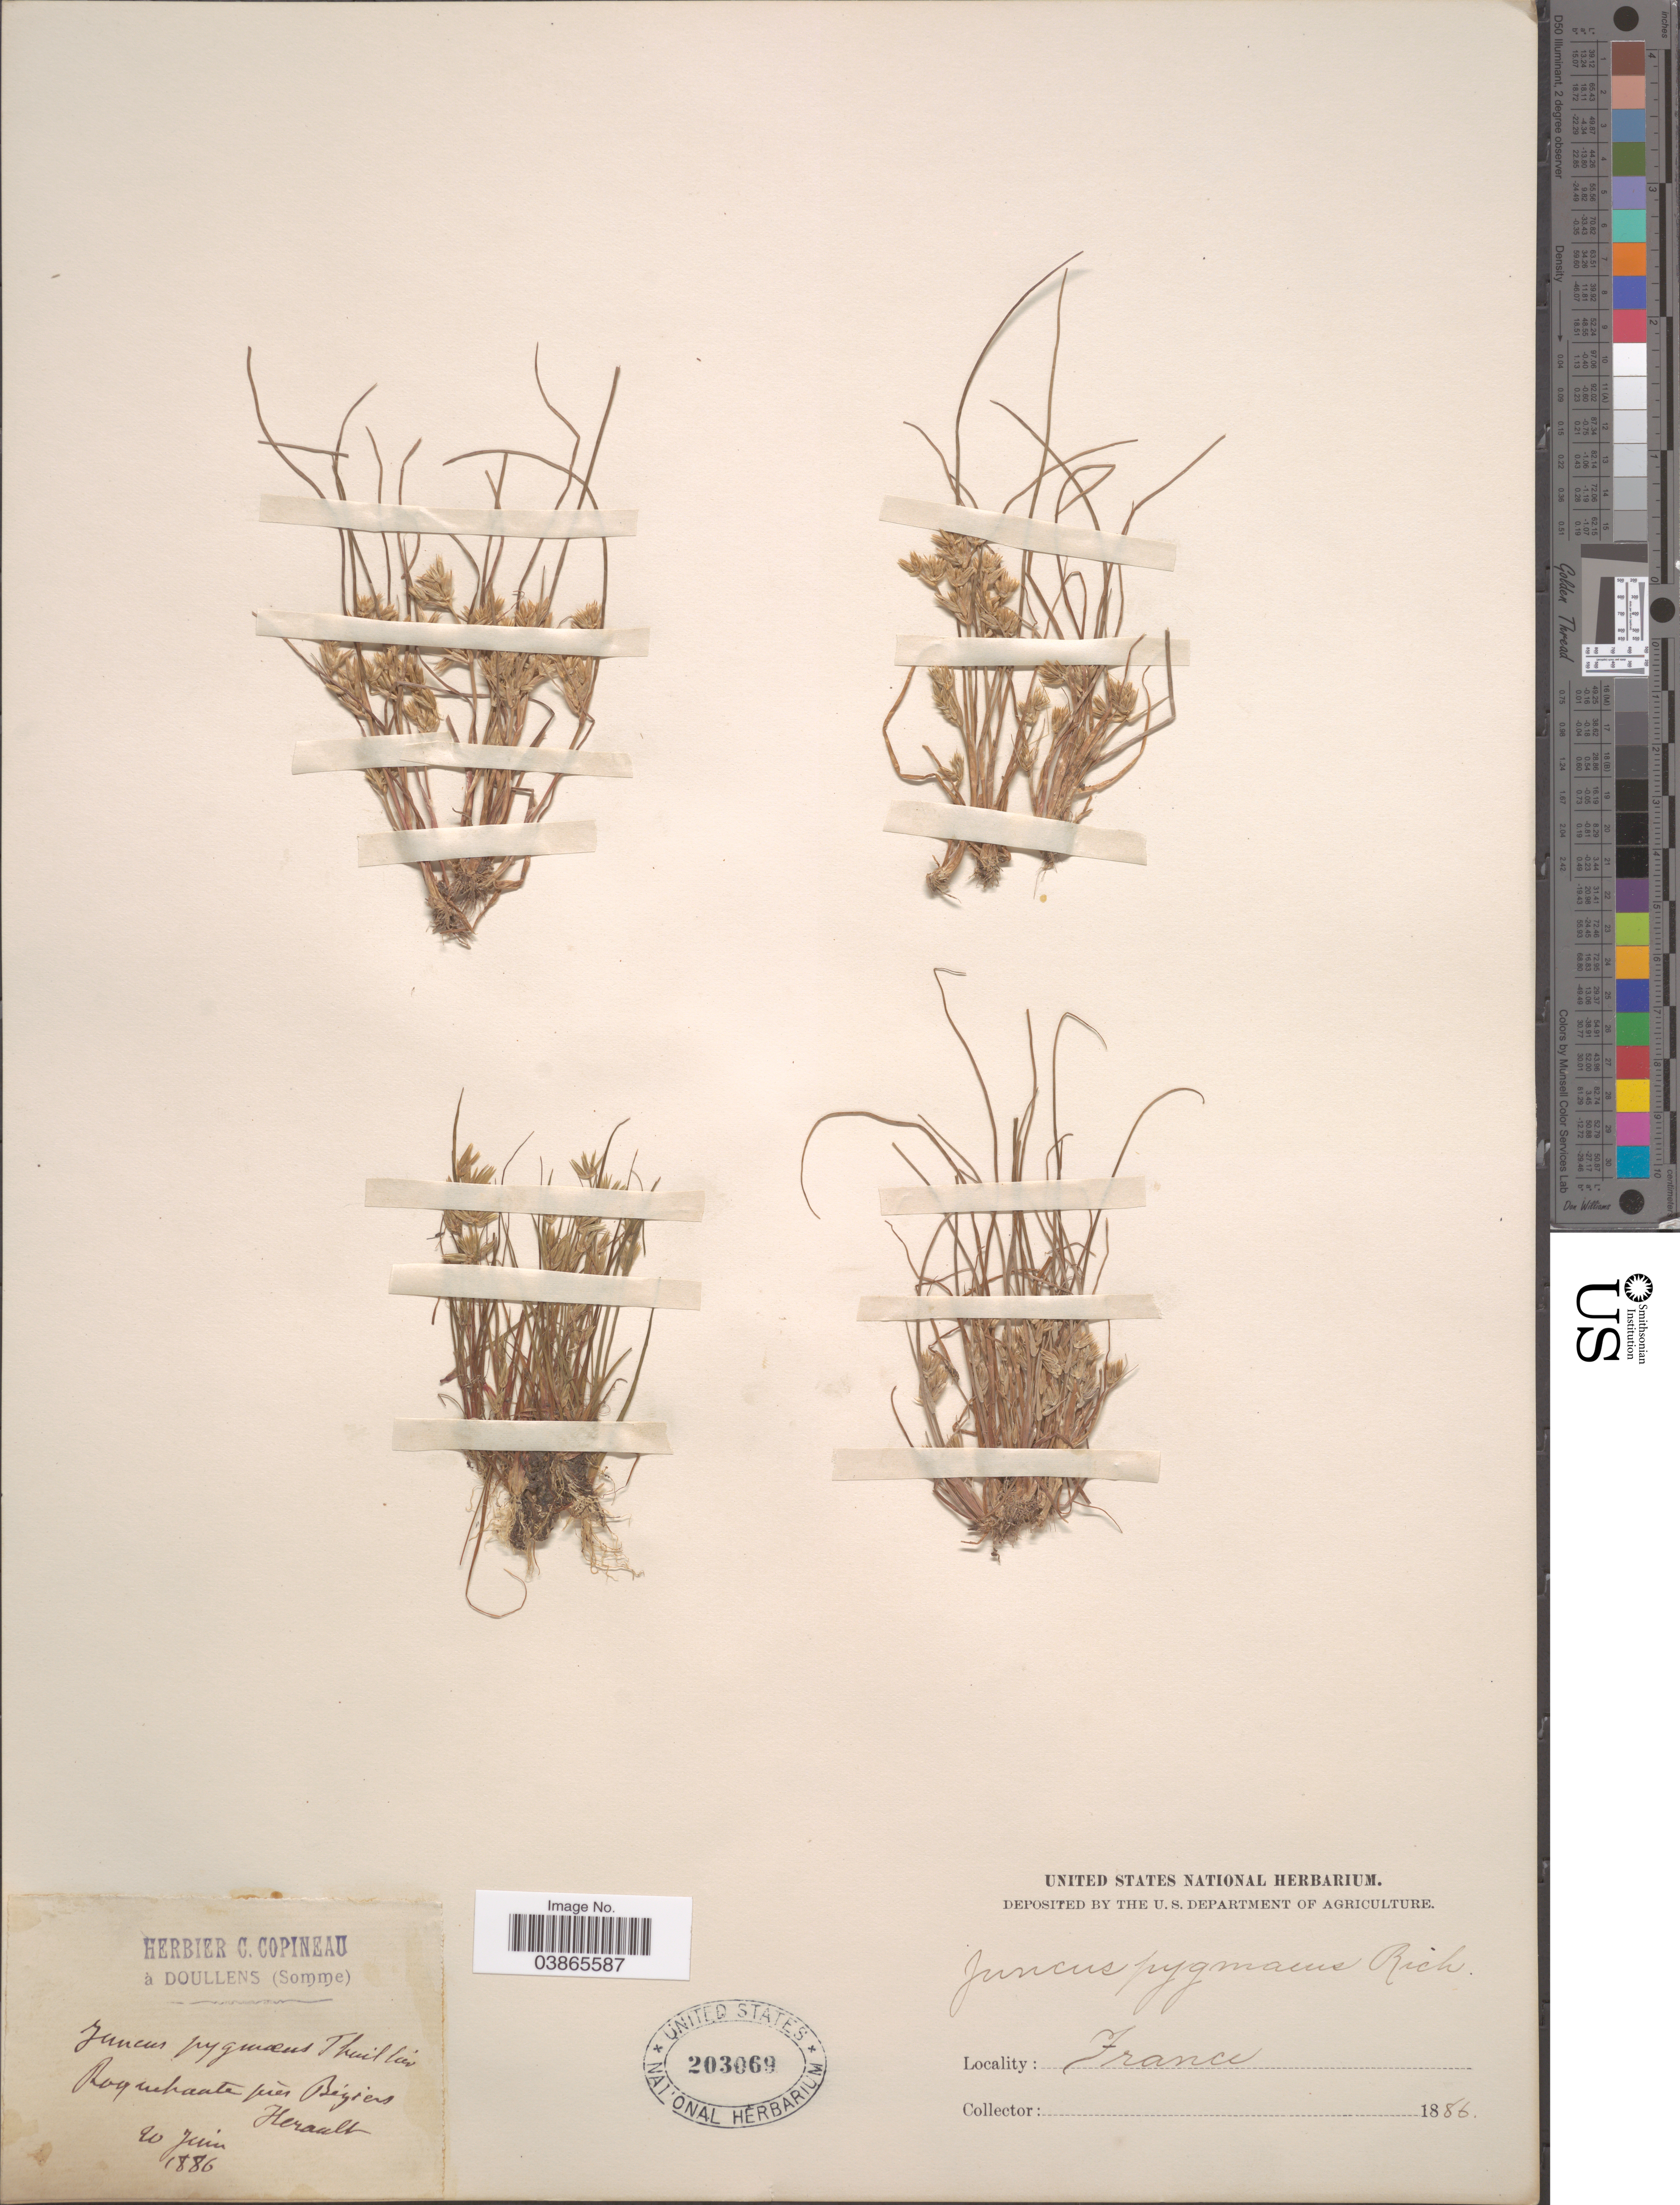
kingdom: Plantae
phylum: Tracheophyta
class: Liliopsida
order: Poales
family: Juncaceae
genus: Juncus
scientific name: Juncus pygmaeus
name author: Rich. ex Thuill.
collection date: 1886-06-20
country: France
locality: Roquehaute près Beziers Herault.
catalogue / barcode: US 203069